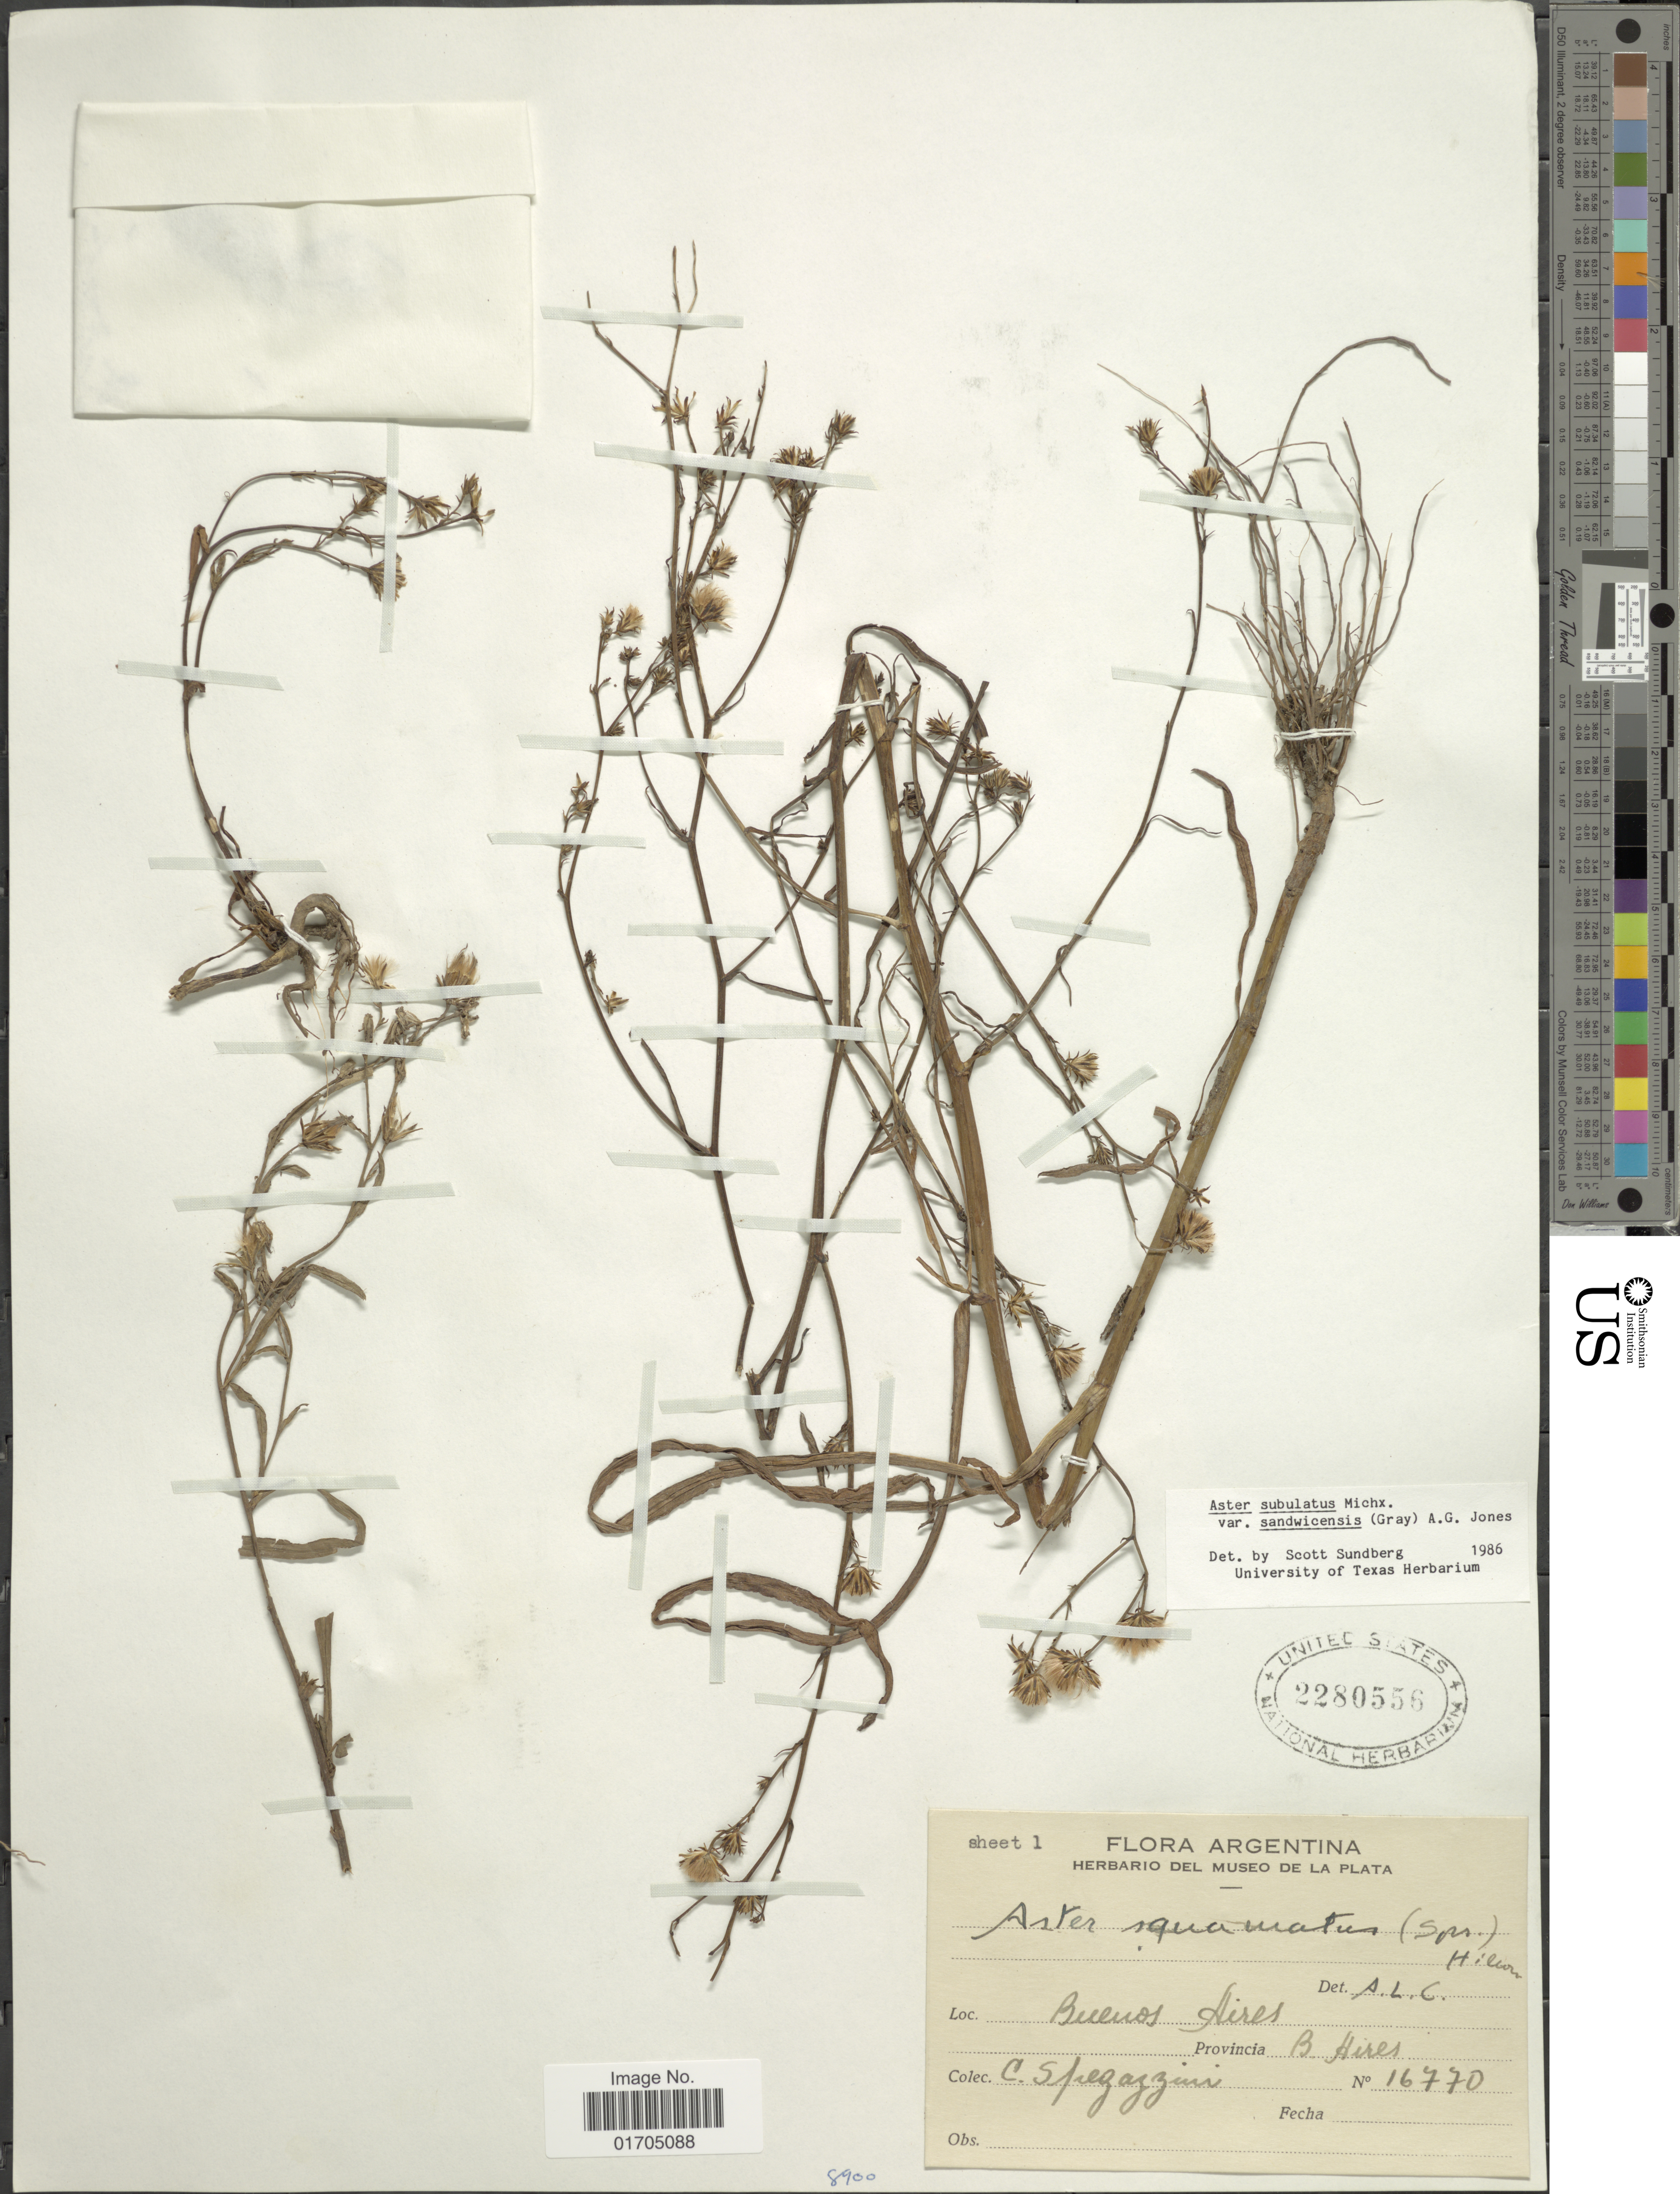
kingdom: Plantae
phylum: Tracheophyta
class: Magnoliopsida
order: Asterales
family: Asteraceae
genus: Symphyotrichum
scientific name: Symphyotrichum subulatum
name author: (Michx.) G.L. Nesom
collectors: C. L. Spegazzini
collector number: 16770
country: Argentina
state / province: Buenos Aires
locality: Buenos Aires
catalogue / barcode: US 2280556